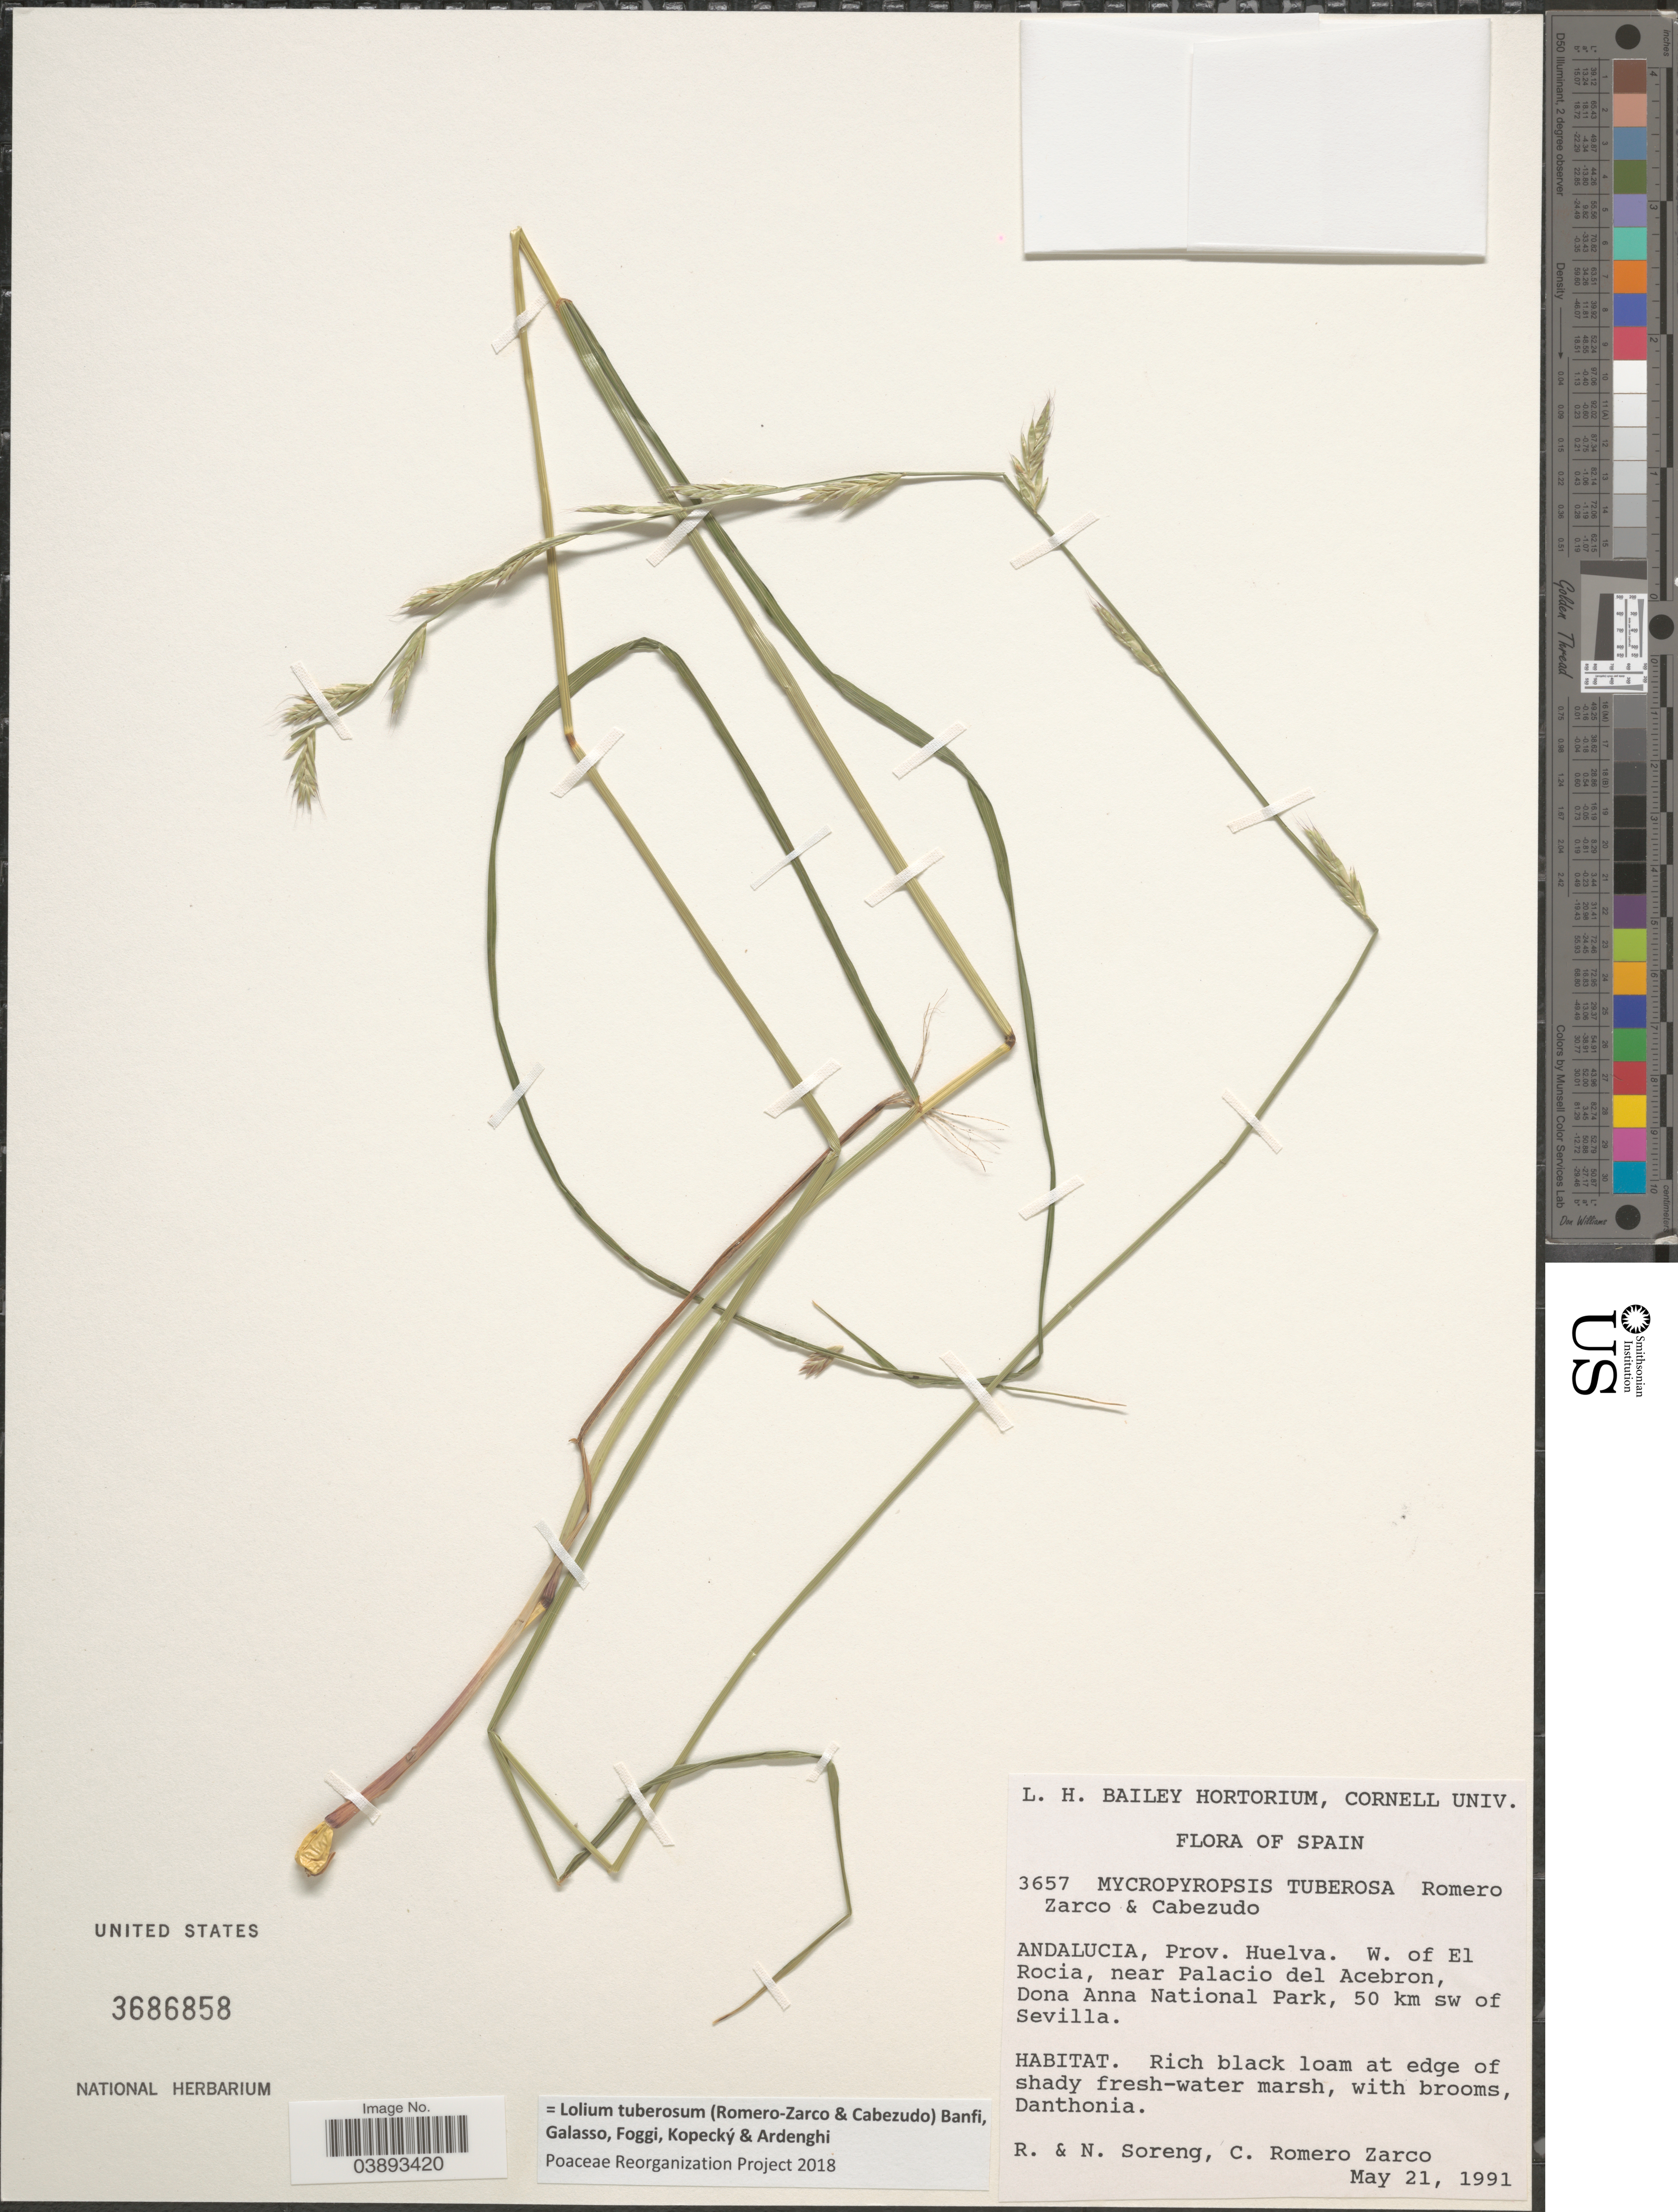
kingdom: Plantae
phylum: Tracheophyta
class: Liliopsida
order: Poales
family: Poaceae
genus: Lolium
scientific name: Lolium tuberosum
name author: (Romero-Zarco & Cabezudo) Banfi et al.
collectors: R. J. Soreng, N. L. Soreng & C. Romero Zarco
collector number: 3657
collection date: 1991-05-21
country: Spain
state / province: Andalucía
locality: Prov. Huelva. W. of El Rocia, near Palacio del Acebron, Dona Anna National Park, 50 km sw of Sevilla.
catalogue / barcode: US 3686858